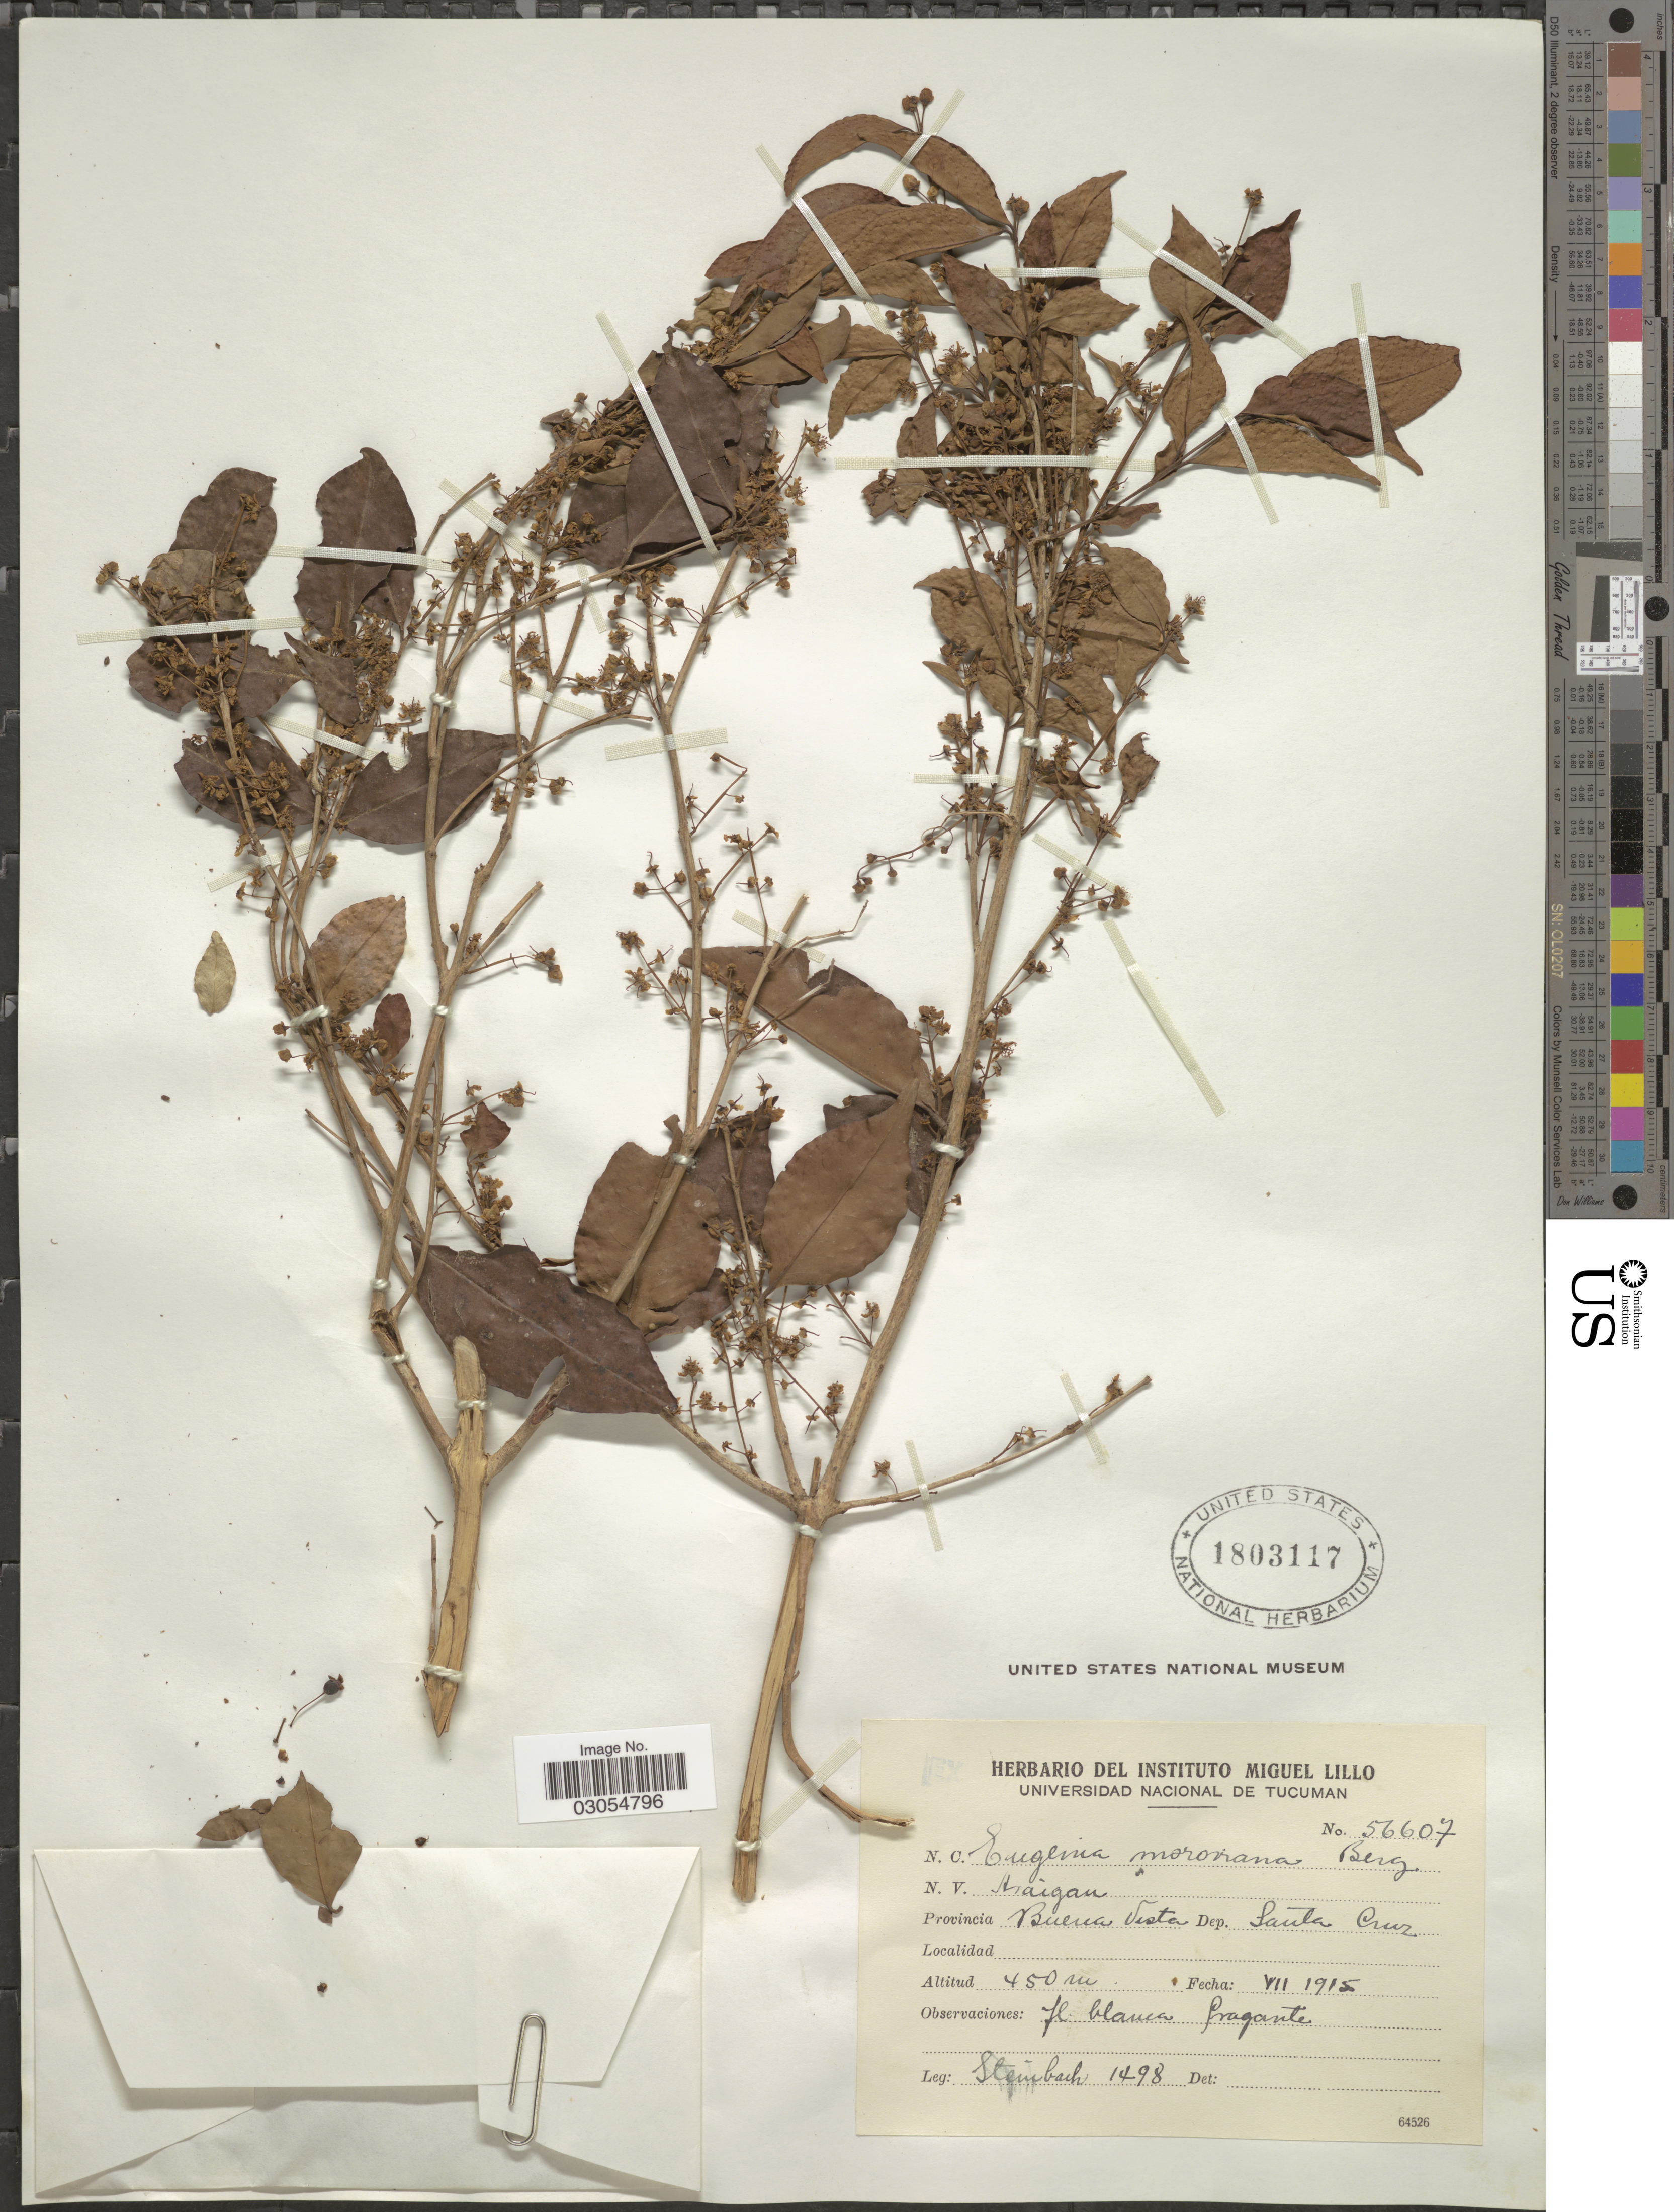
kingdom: Plantae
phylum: Tracheophyta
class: Magnoliopsida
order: Myrtales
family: Myrtaceae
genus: Eugenia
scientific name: Eugenia modesta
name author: DC.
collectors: Steinbach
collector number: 1498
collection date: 1915-07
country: Bolivia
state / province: Santa Cruz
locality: Provincia Buena Vista. Dep. Santa Cruz.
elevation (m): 450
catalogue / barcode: US 1803117